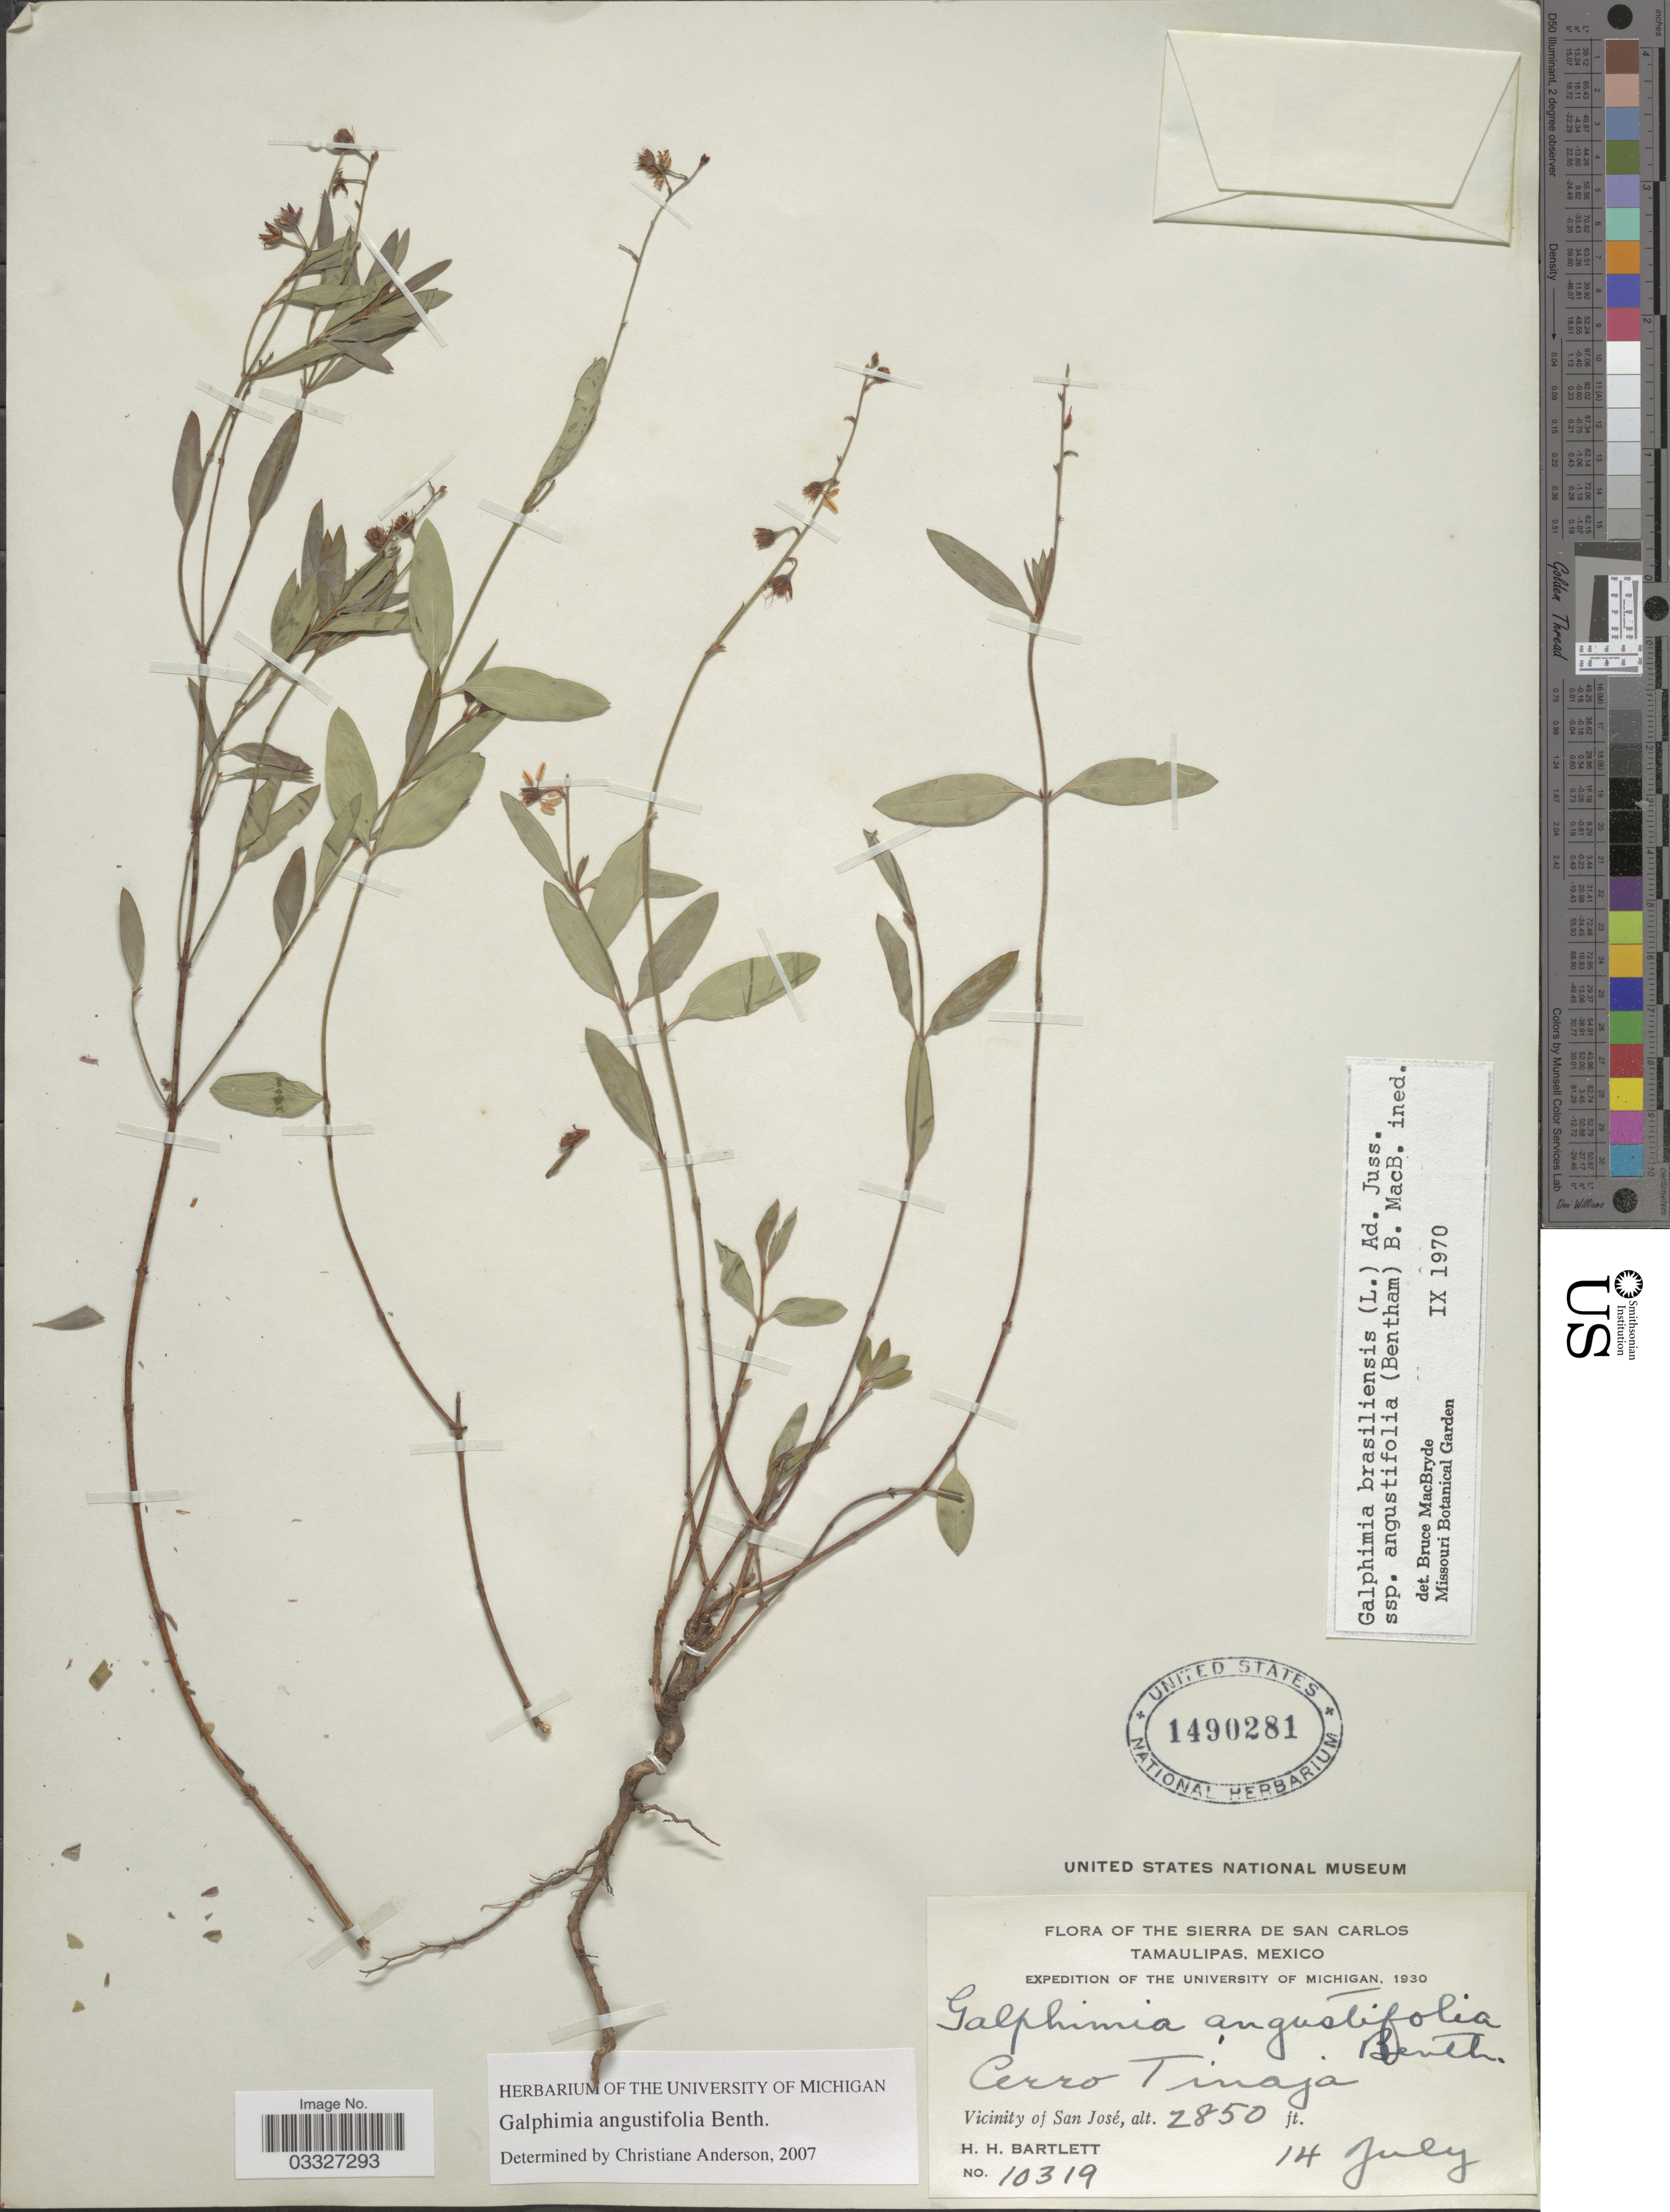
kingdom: Plantae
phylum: Tracheophyta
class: Magnoliopsida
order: Malpighiales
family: Malpighiaceae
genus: Galphimia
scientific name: Galphimia angustifolia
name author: Benth.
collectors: H. H. Bartlett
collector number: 10319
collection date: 1930-07-14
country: Mexico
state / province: Tamaulipas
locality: The Sierra de San Carlos. Cerro Tinaja. Vicinity of San José.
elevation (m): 869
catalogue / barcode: US 1490281